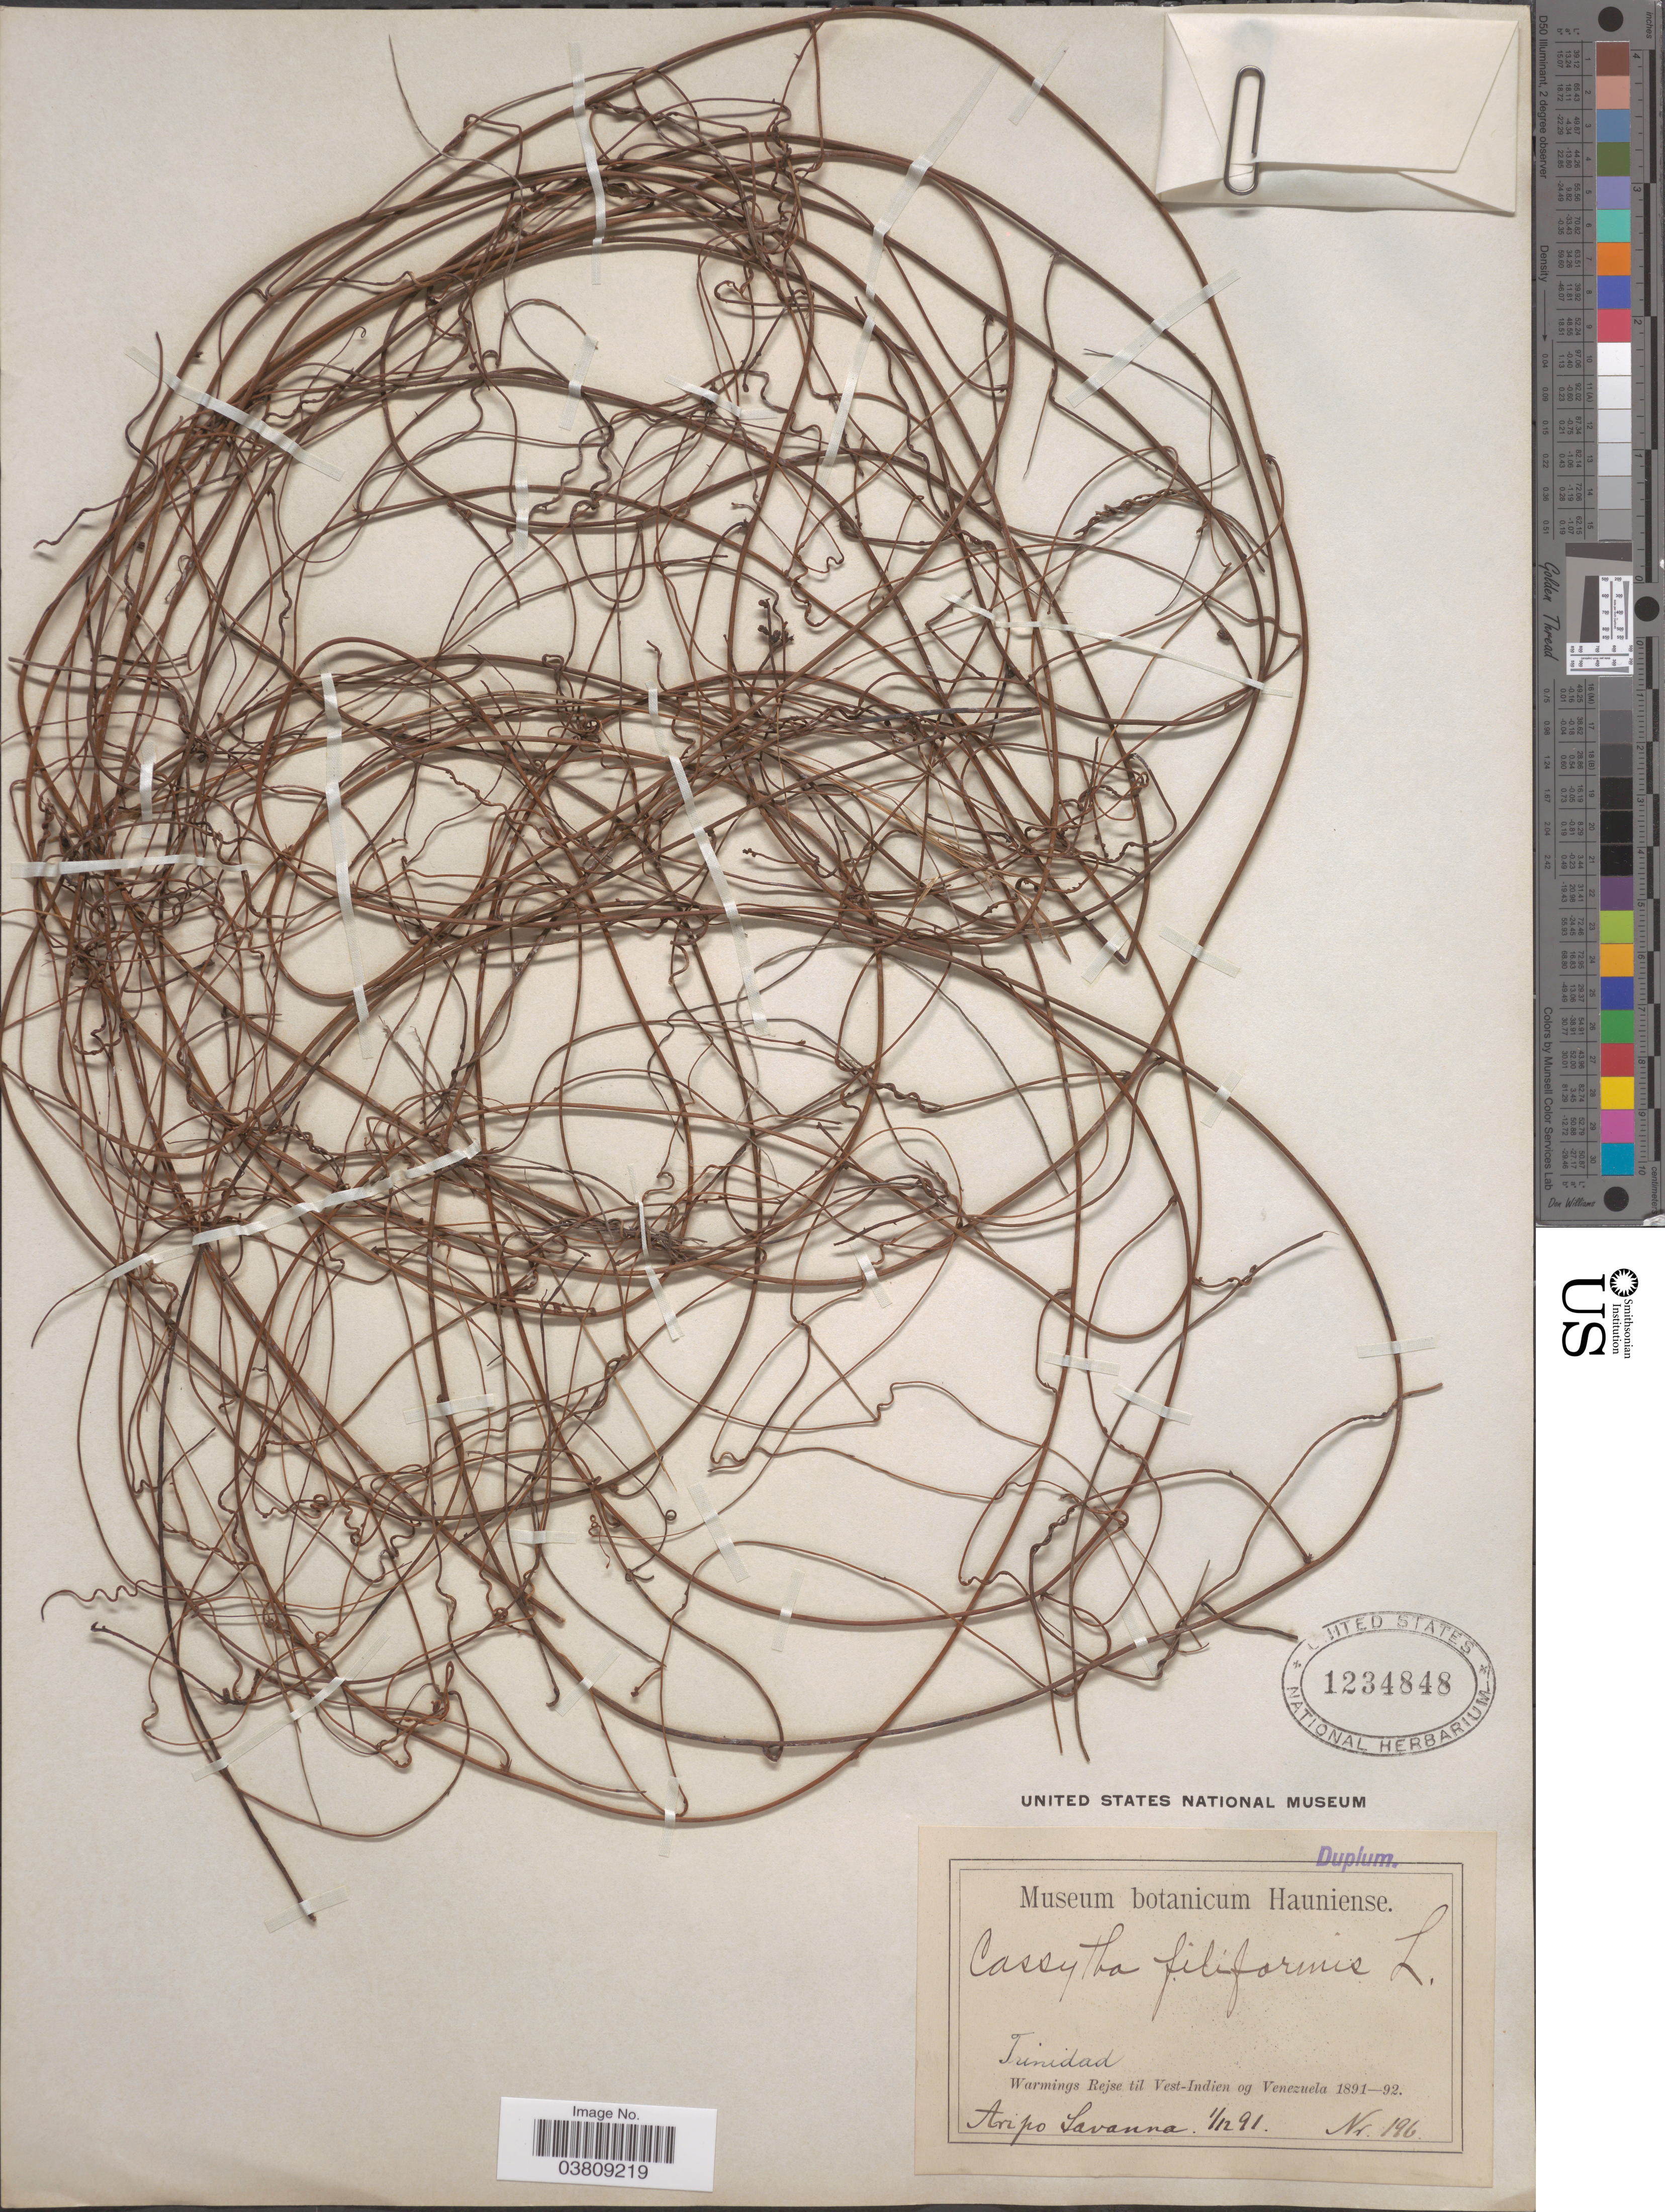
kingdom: Plantae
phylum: Tracheophyta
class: Magnoliopsida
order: Laurales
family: Lauraceae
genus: Cassytha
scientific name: Cassytha filiformis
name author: L.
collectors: -. Warmings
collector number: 196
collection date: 1891-12-01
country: Trinidad and Tobago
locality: Trinidad Aripo Savanna.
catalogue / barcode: US 1234848